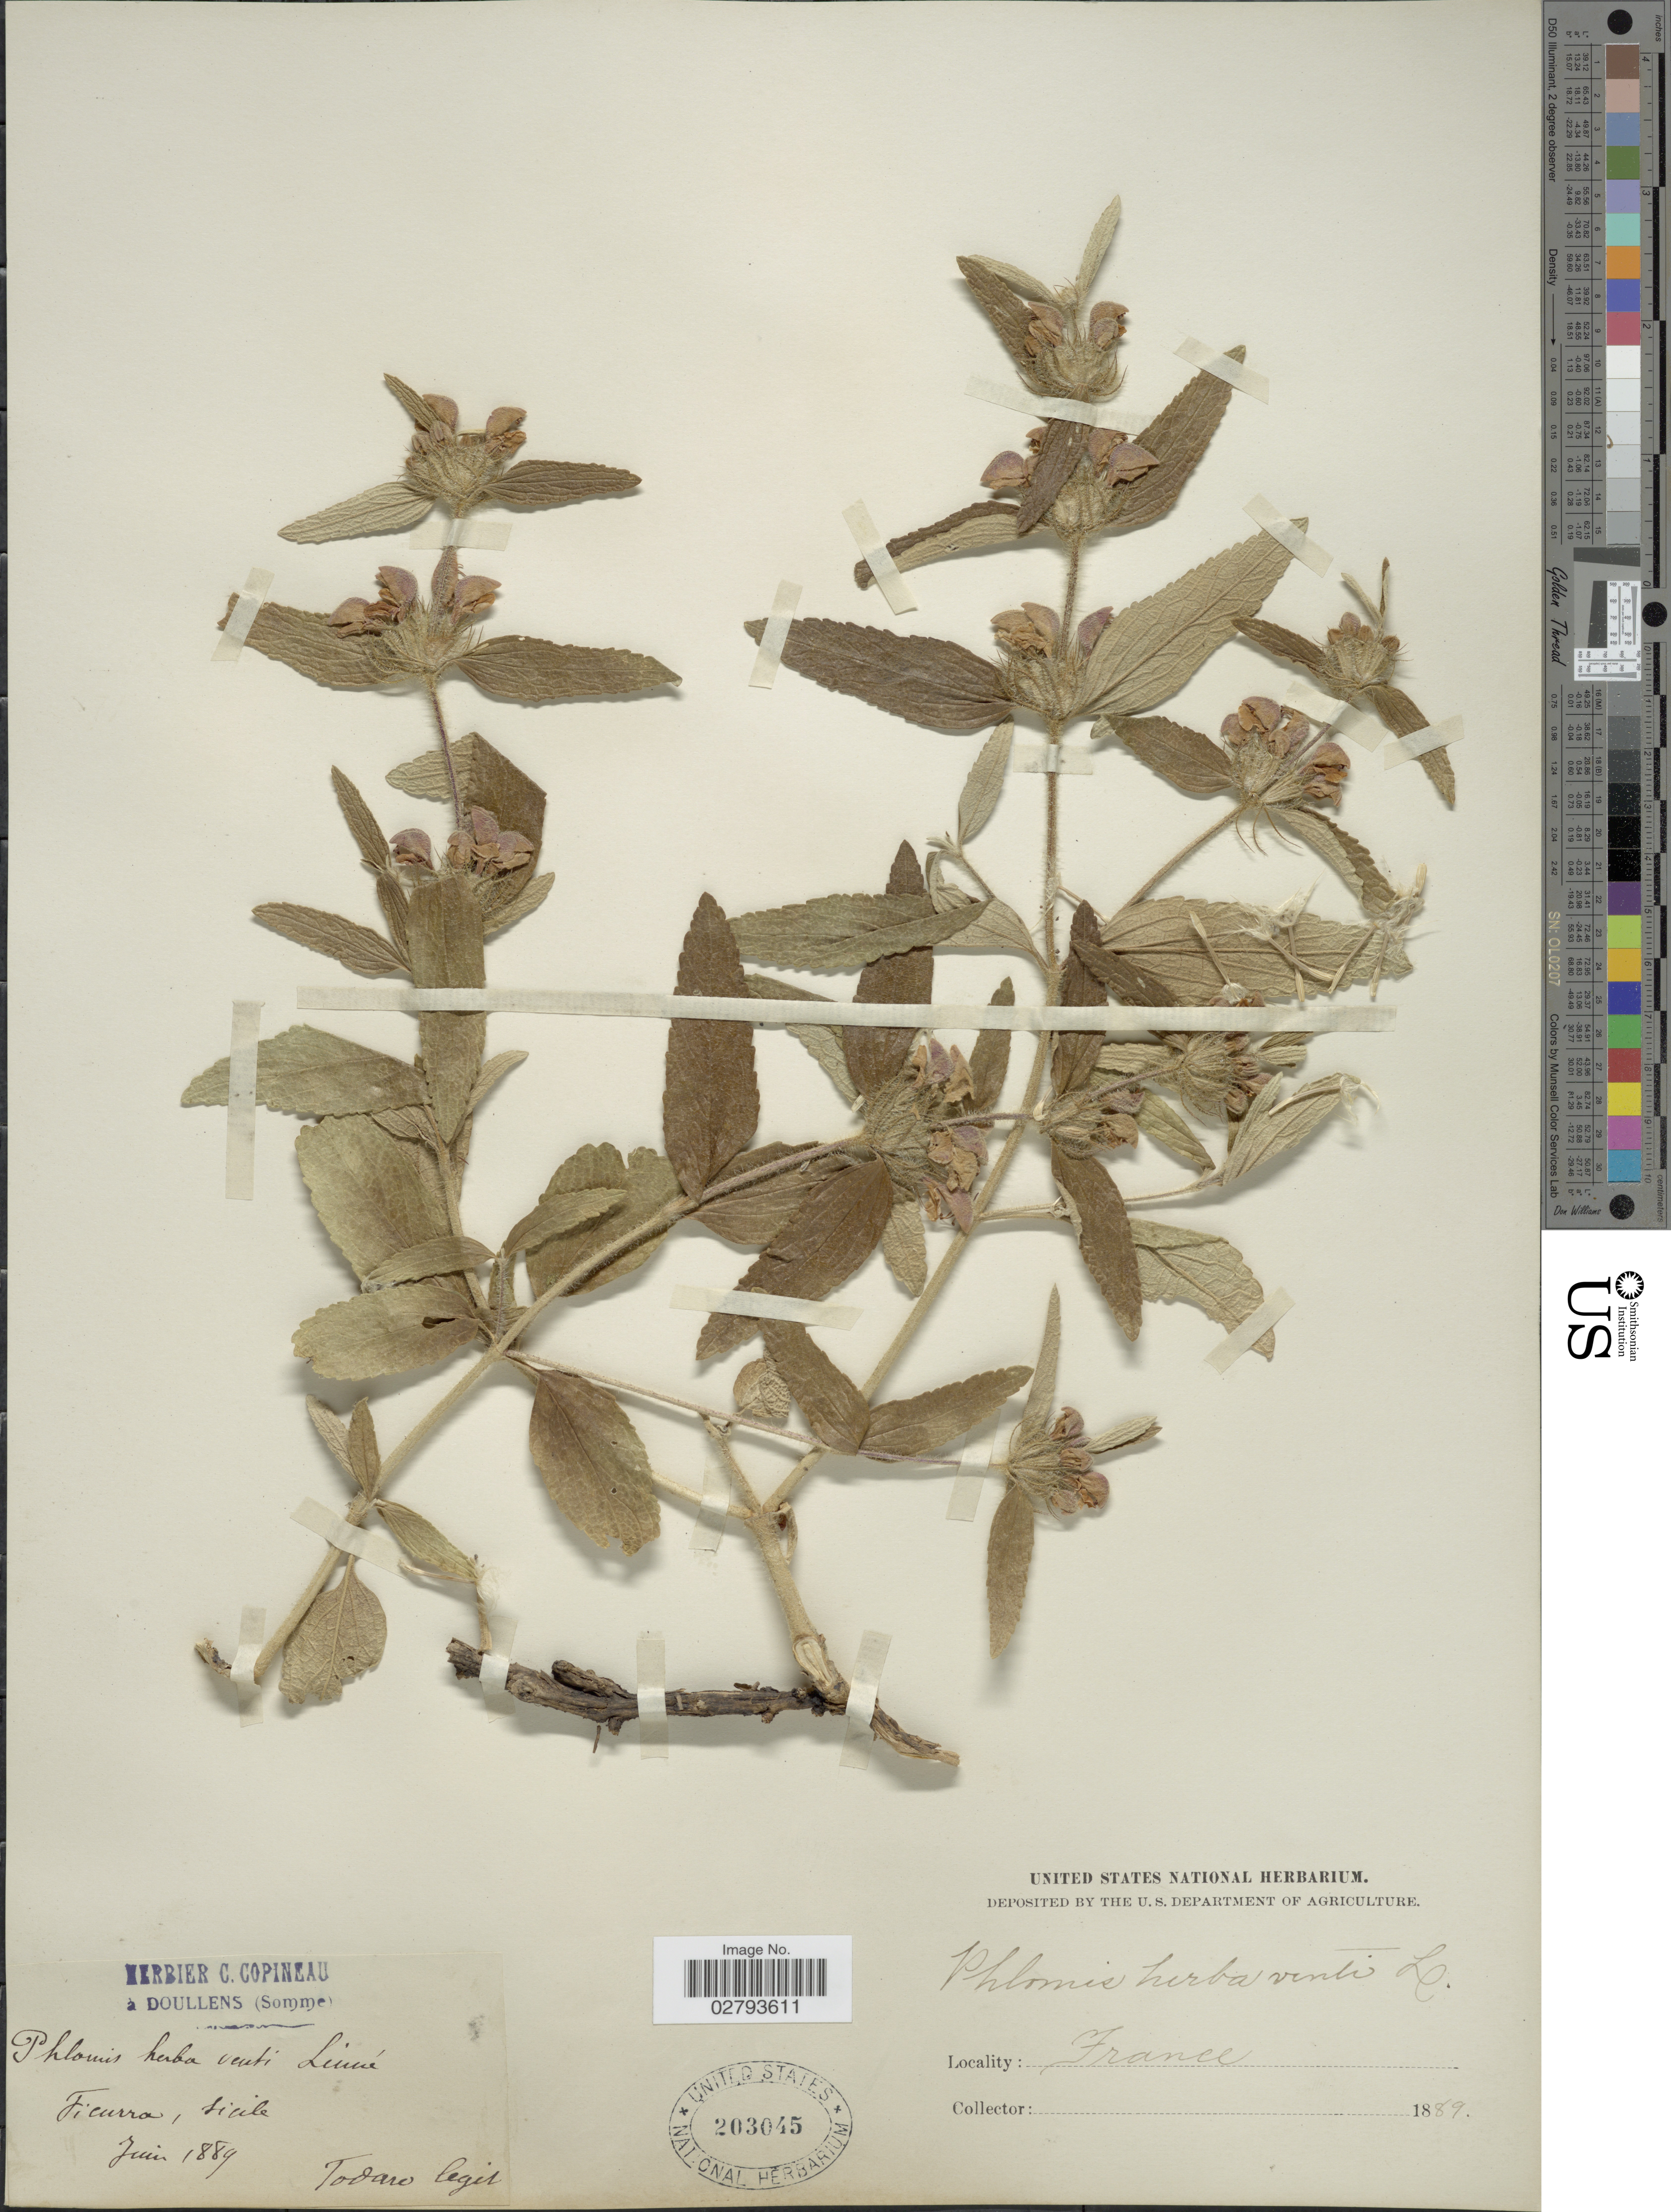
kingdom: Plantae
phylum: Tracheophyta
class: Magnoliopsida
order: Lamiales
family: Lamiaceae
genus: Phlomis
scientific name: Phlomis herba-venti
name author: L.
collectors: Todaro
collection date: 1889-06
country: Italy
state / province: Siciliana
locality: Fieurra, Sicile.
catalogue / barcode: US 203045